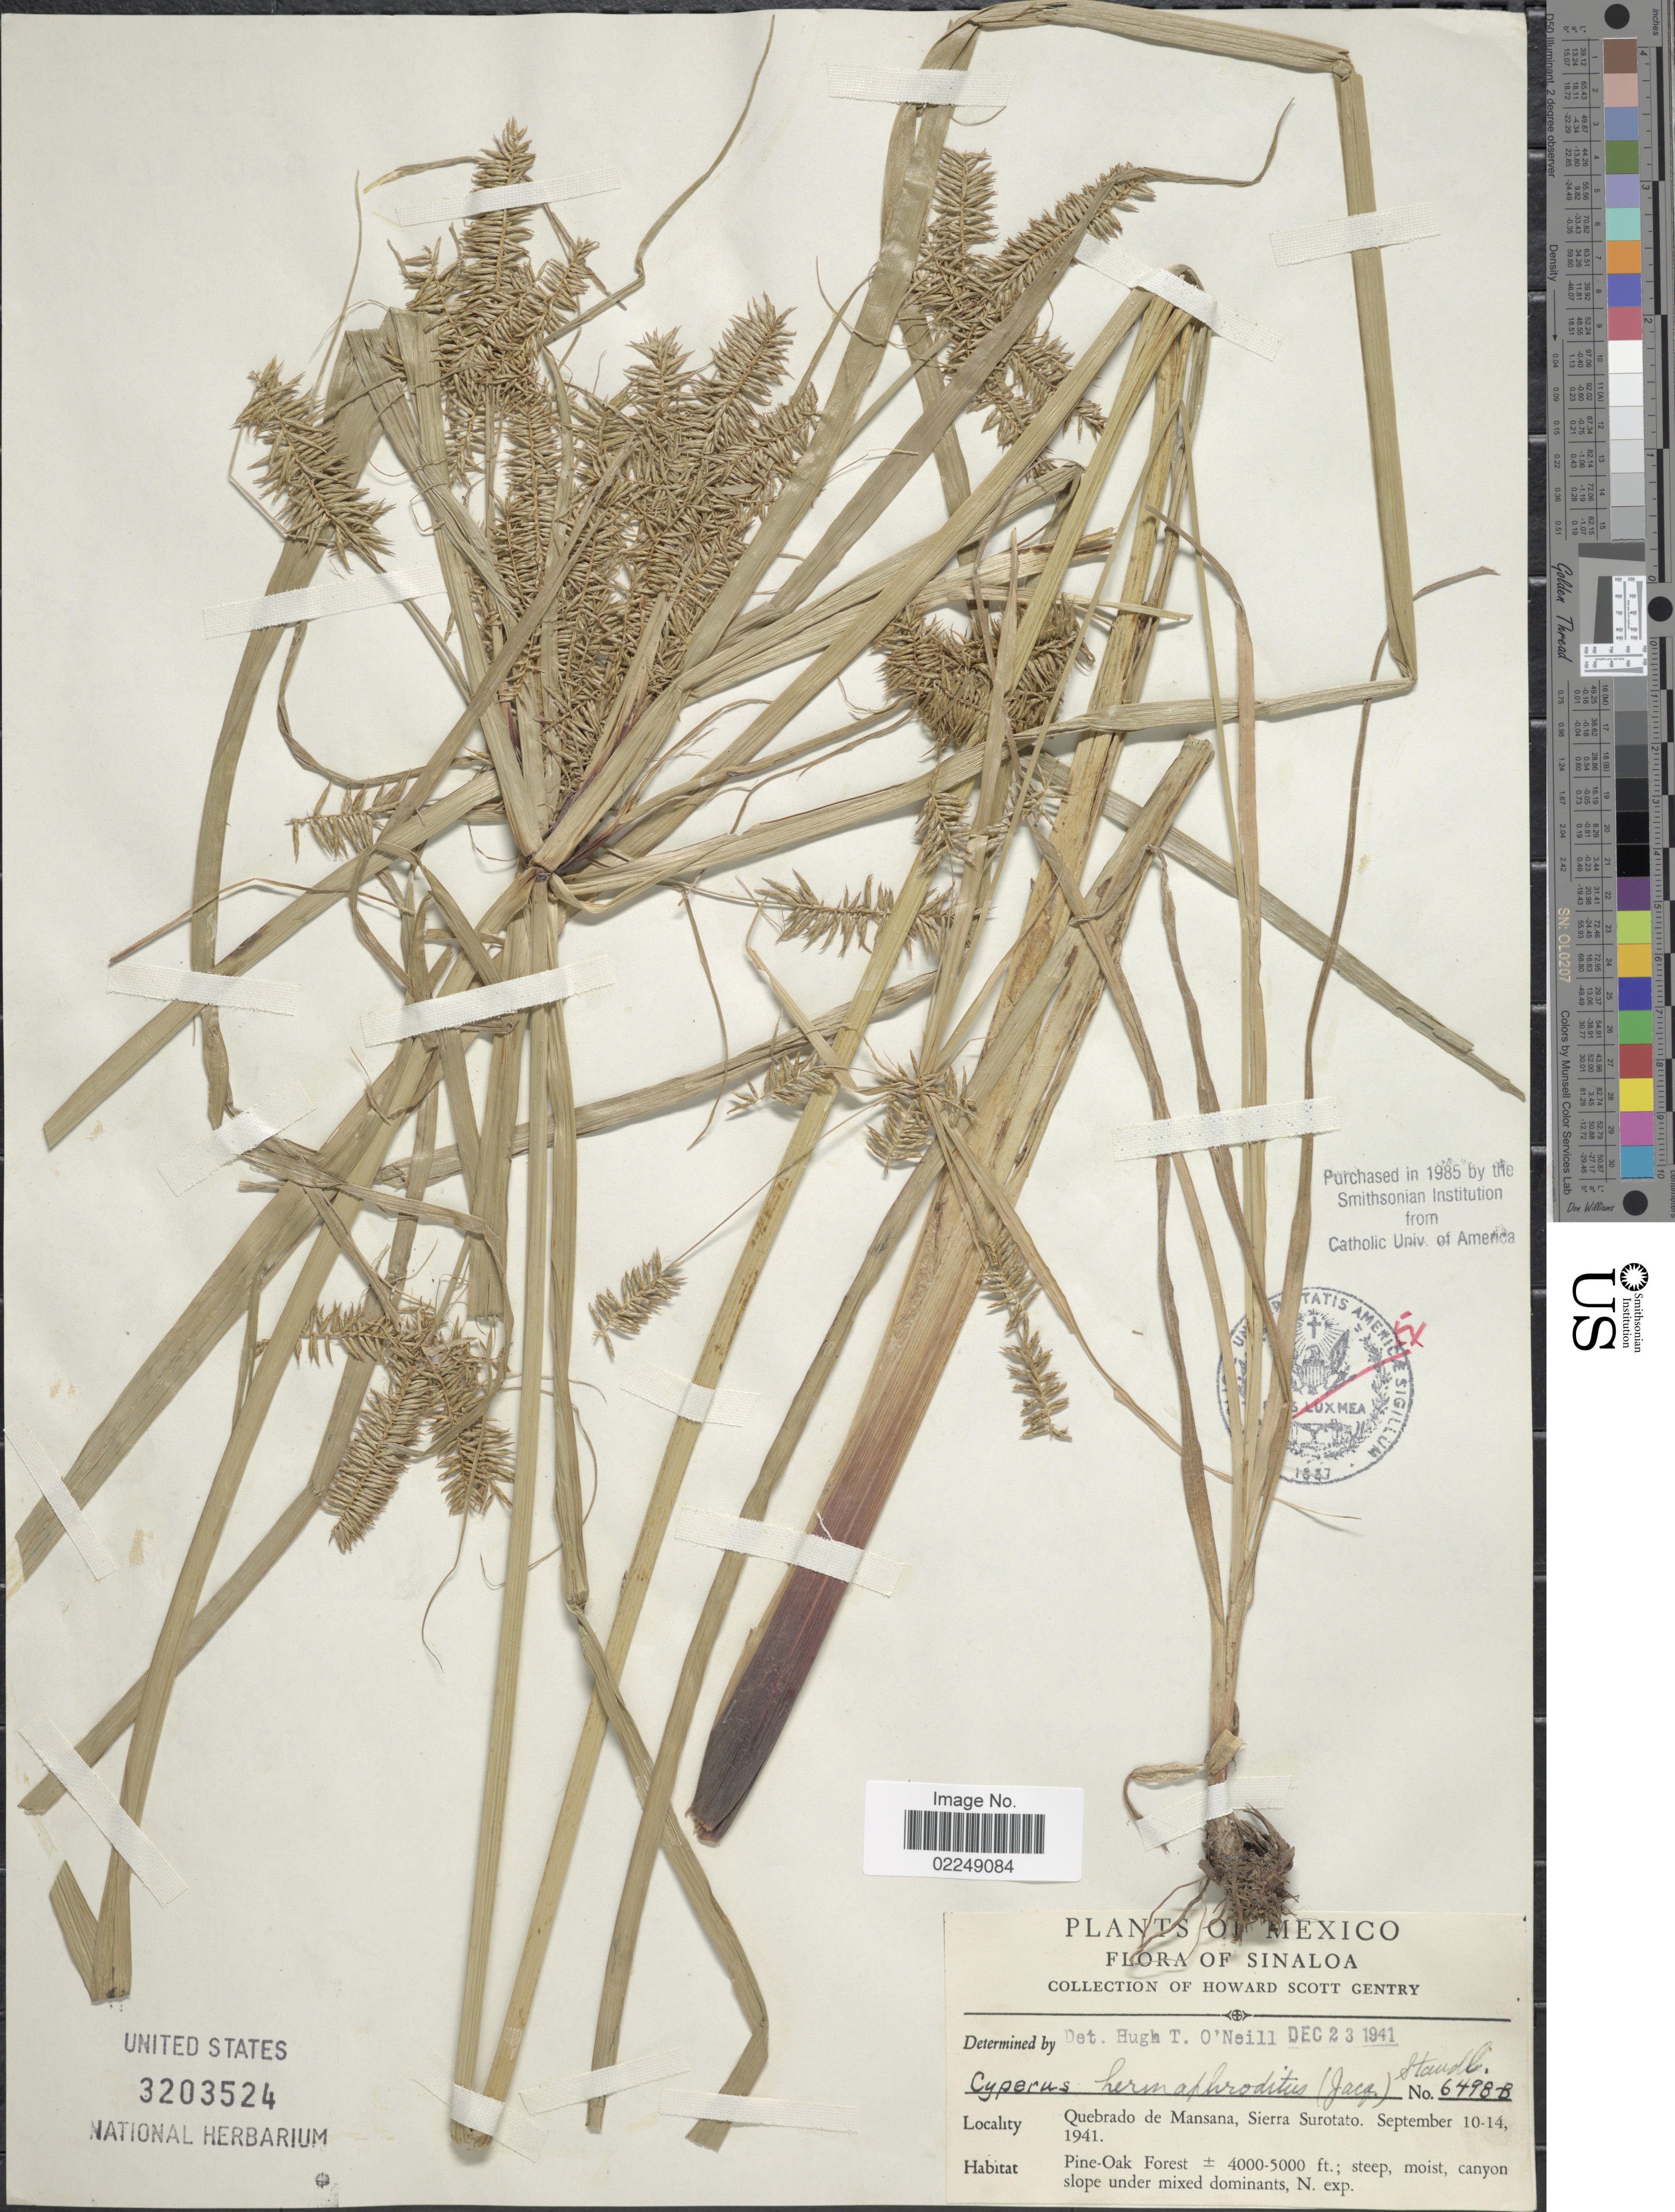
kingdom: Plantae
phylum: Tracheophyta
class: Liliopsida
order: Poales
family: Cyperaceae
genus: Cyperus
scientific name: Cyperus hermaphroditus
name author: (Jacq.) Standl.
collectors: H. S. Gentry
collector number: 6498-B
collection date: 1941-09-10/1941-09-14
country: Mexico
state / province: Sinaloa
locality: Quebrado de Mansana, Sierra Surotato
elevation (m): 1219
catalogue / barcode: US 3203524